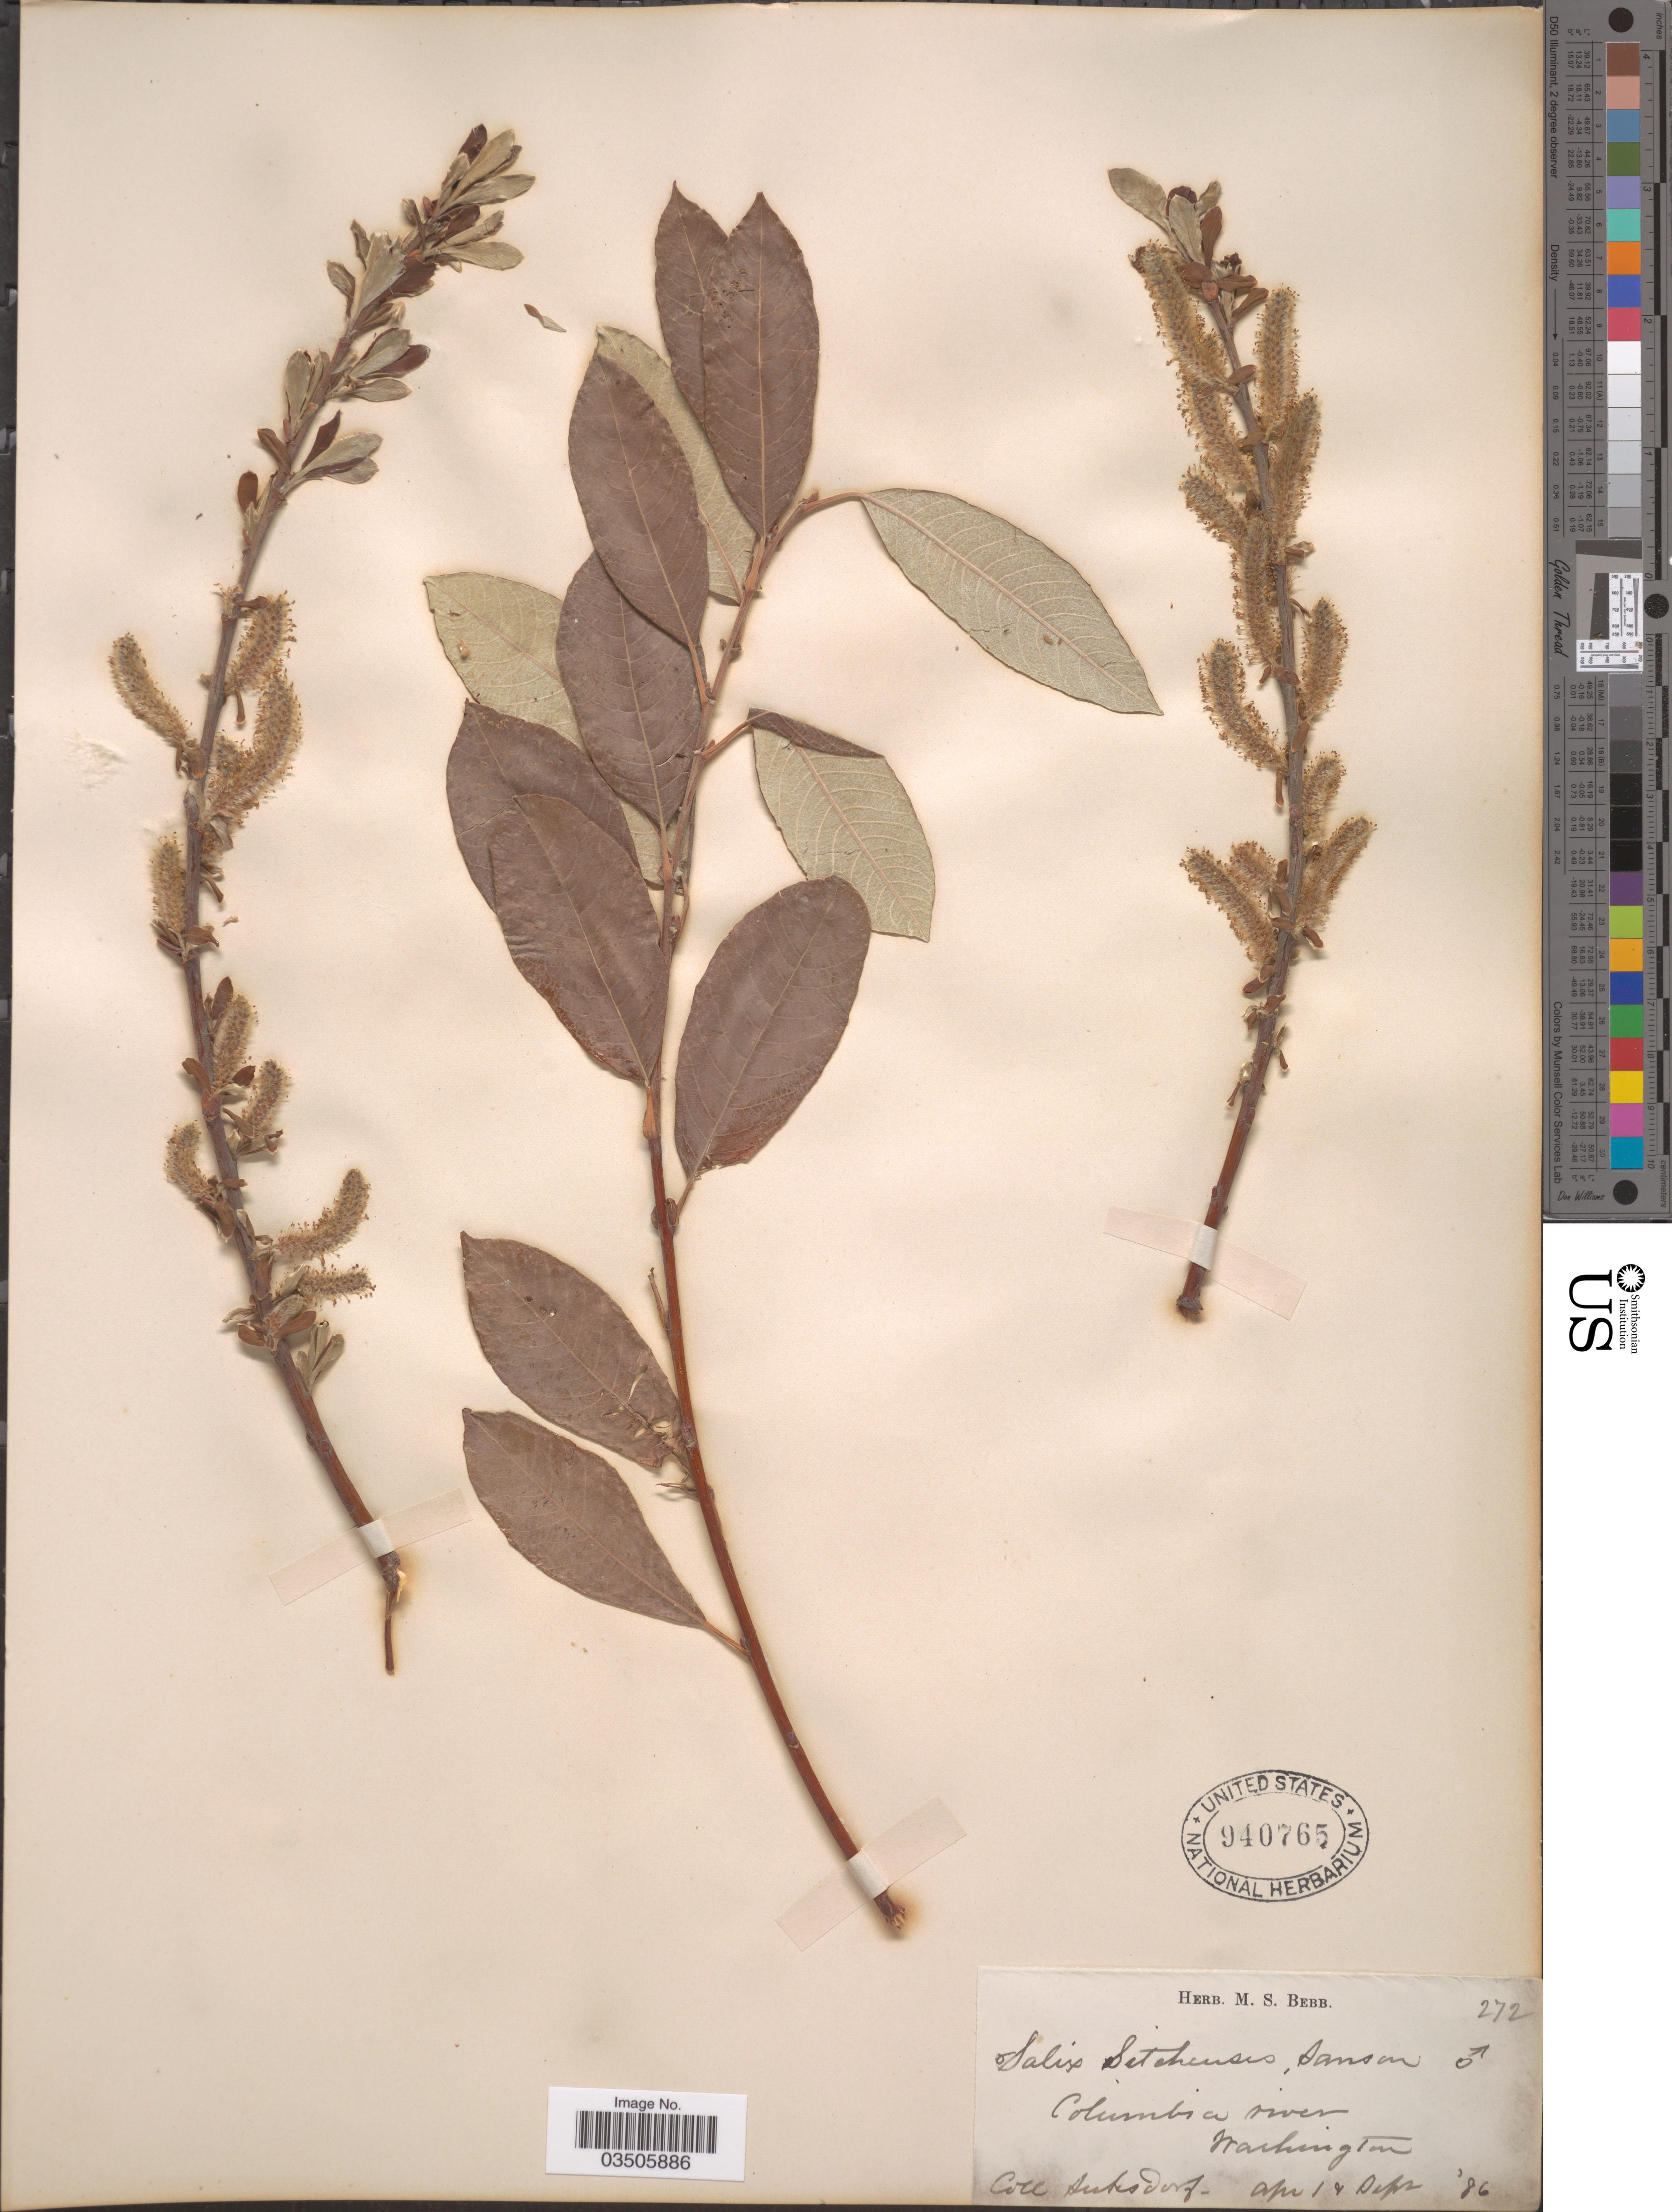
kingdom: Plantae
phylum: Tracheophyta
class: Magnoliopsida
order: Malpighiales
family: Salicaceae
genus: Salix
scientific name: Salix sitchensis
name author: Sanson ex Bong.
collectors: -- Suksdorf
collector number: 272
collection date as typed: Transcribed d/m/y: 1/4/86 to /9/86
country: United States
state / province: Washington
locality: Columbia River.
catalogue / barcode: US 940765